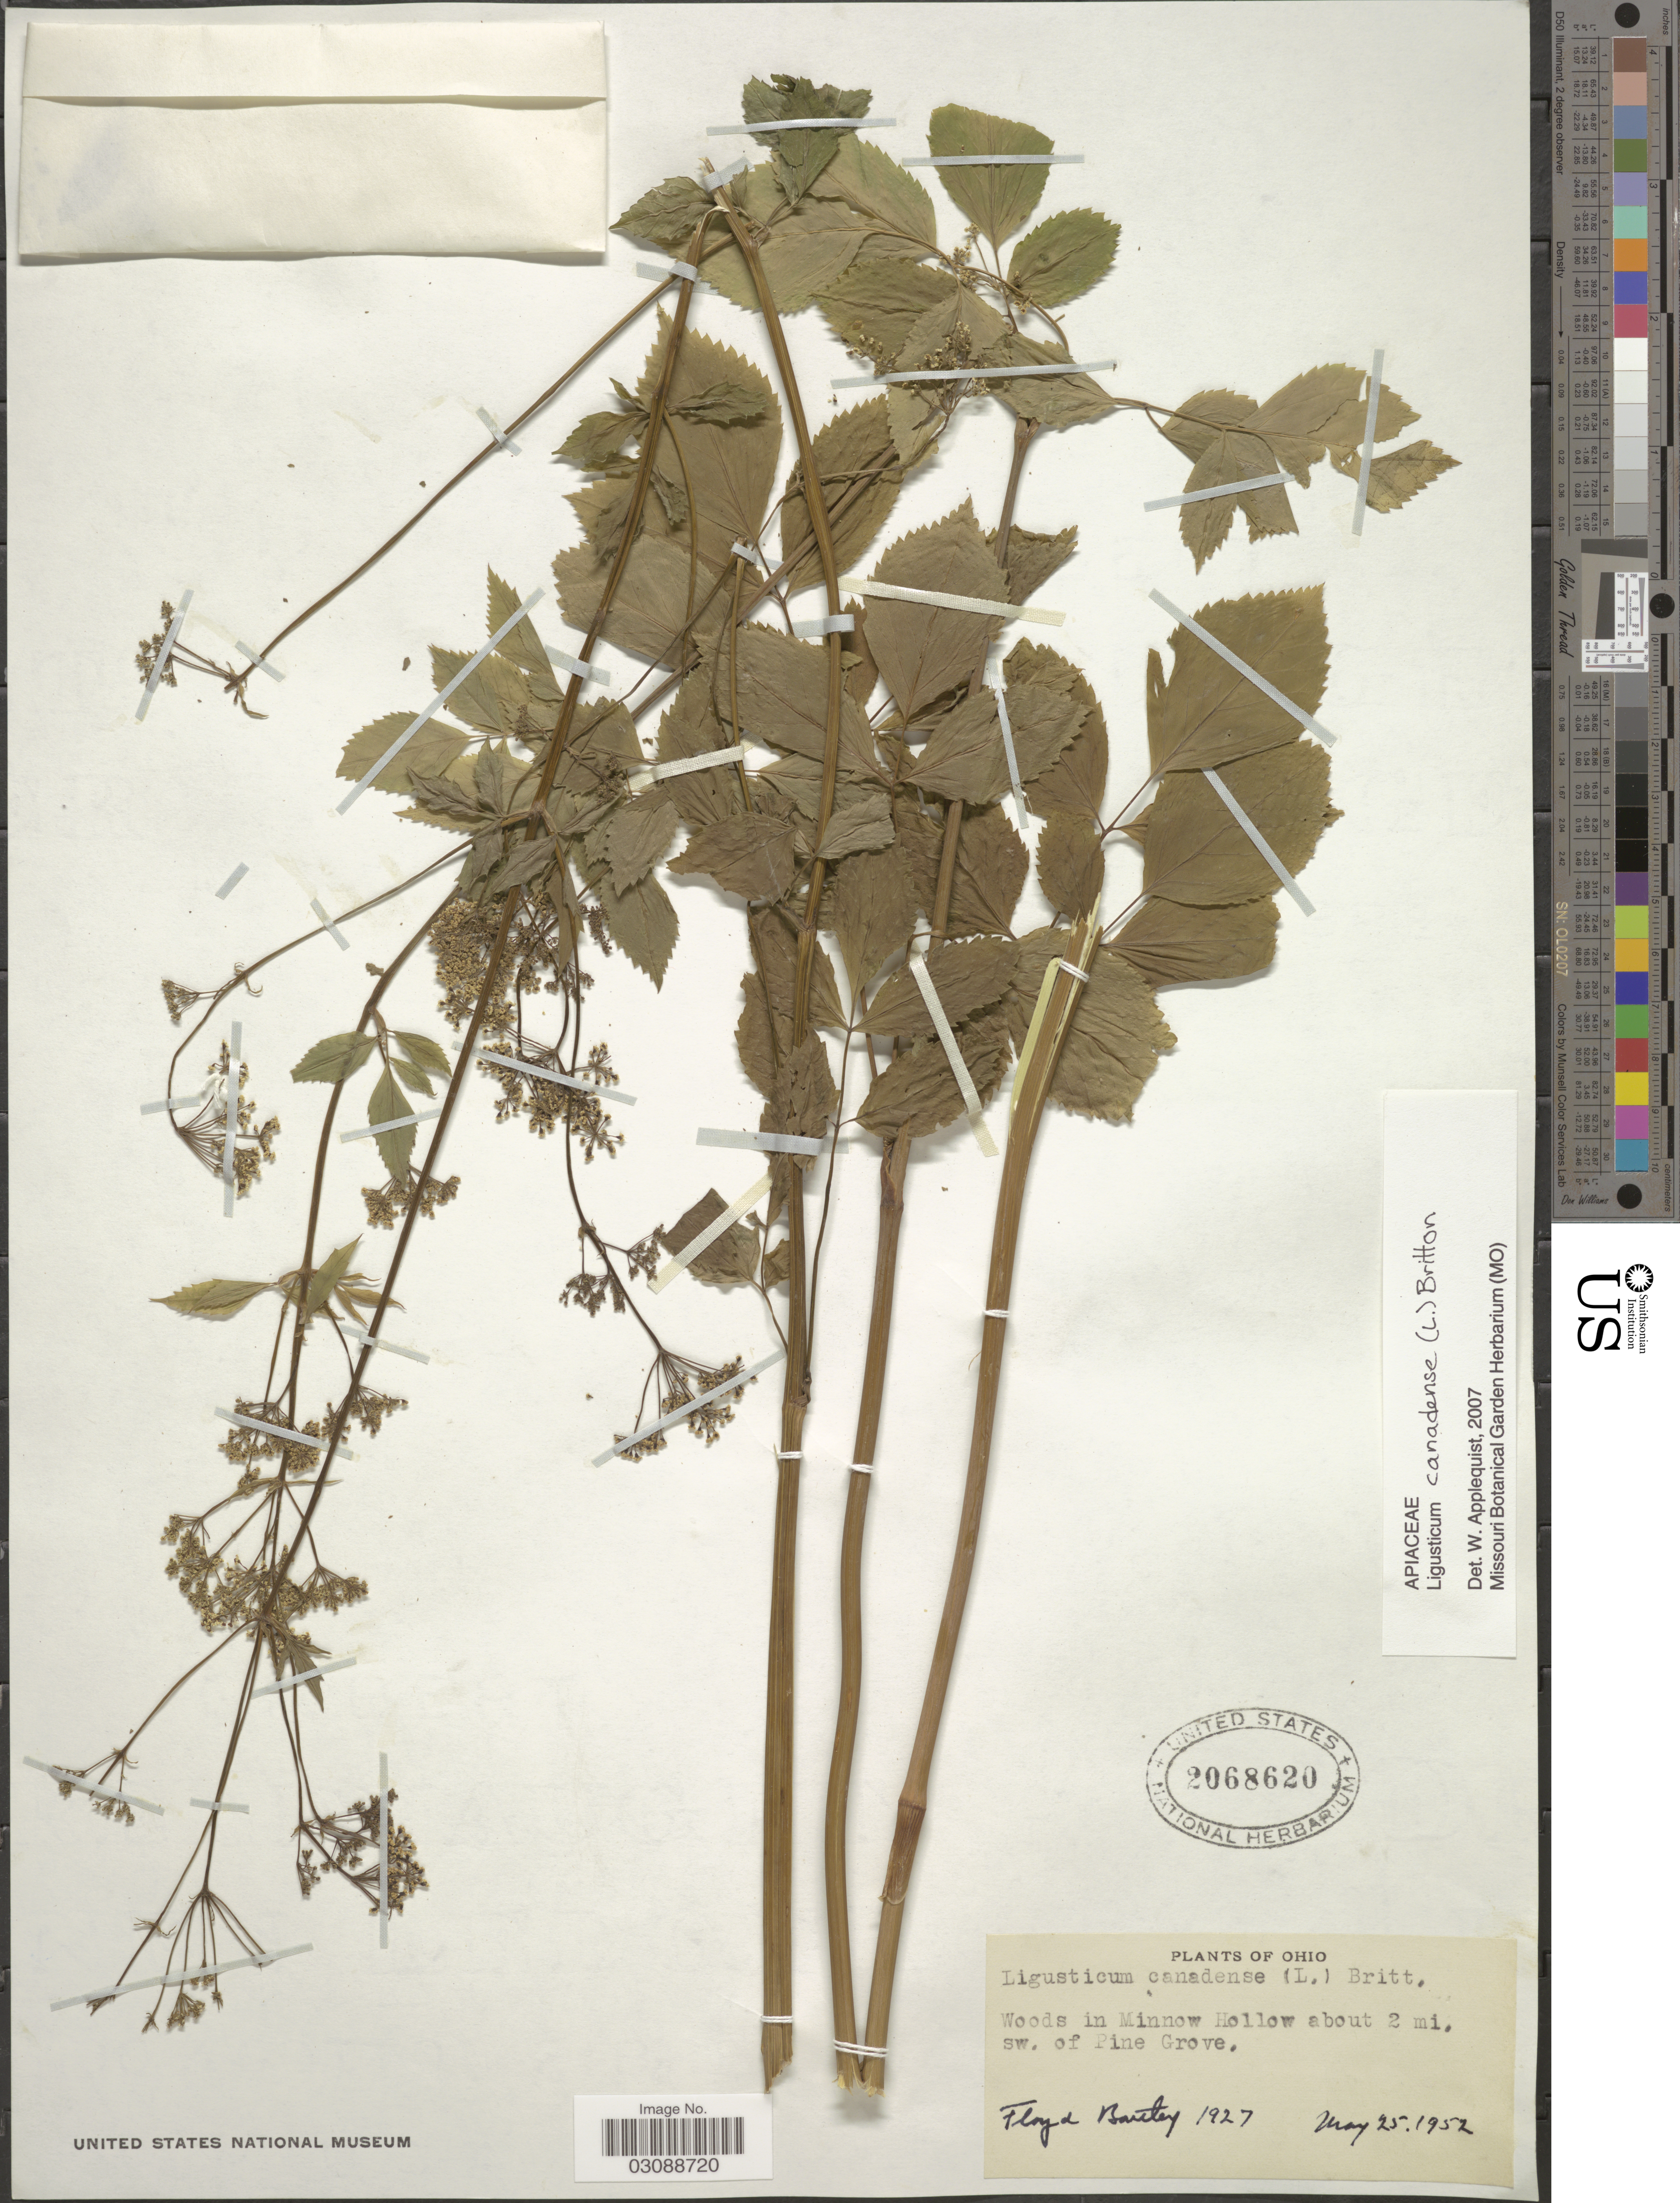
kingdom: Plantae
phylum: Tracheophyta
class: Magnoliopsida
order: Apiales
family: Apiaceae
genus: Ligusticum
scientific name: Ligusticum canadense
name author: (L.) Britton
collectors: F. Bartley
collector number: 1927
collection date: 1952-05-25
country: United States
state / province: Ohio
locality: Woods in Minnow Hollow about 2 mi. sw. of Pine Grove.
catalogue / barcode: US 2068620